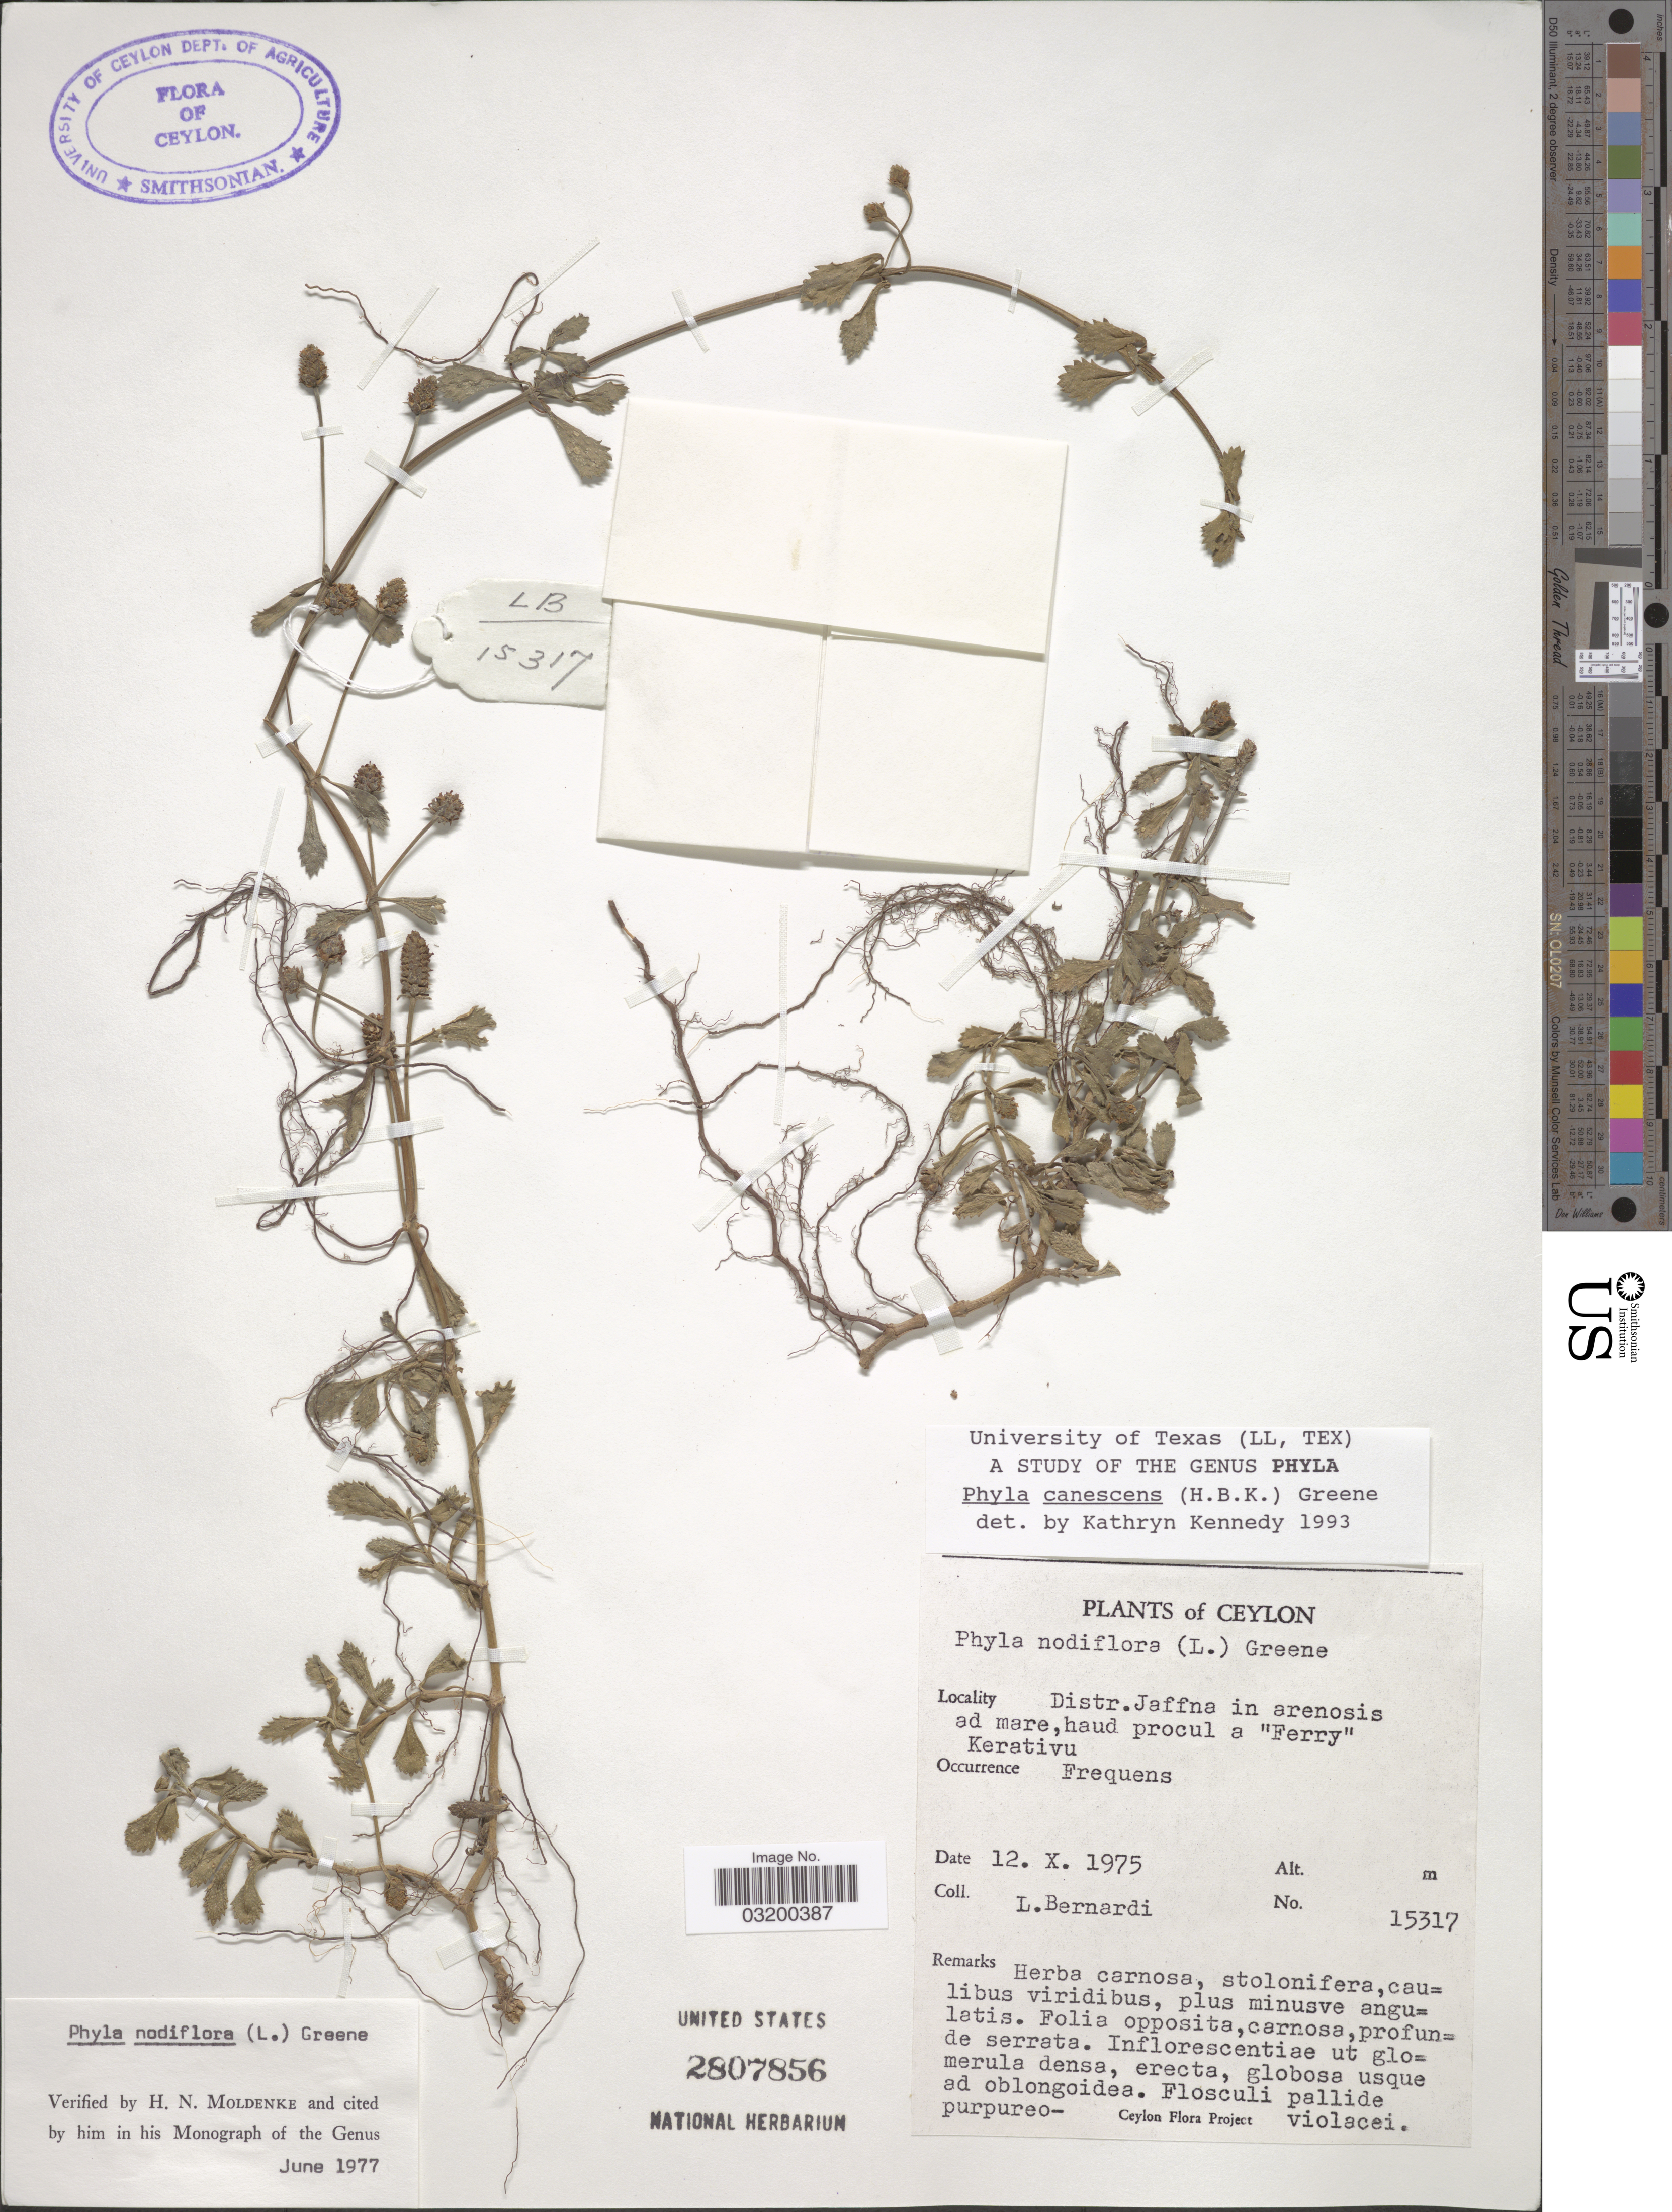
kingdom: Plantae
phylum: Tracheophyta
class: Magnoliopsida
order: Lamiales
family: Verbenaceae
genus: Phyla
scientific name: Phyla canescens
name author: (Kunth) S.W. Greene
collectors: L. Bernardi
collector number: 15317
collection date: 1975-10-12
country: Sri Lanka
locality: Ceylon. Distr. Jaffna in arenosis ad mare, haud procul a "Ferry" Kerativu.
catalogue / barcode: US 2807856